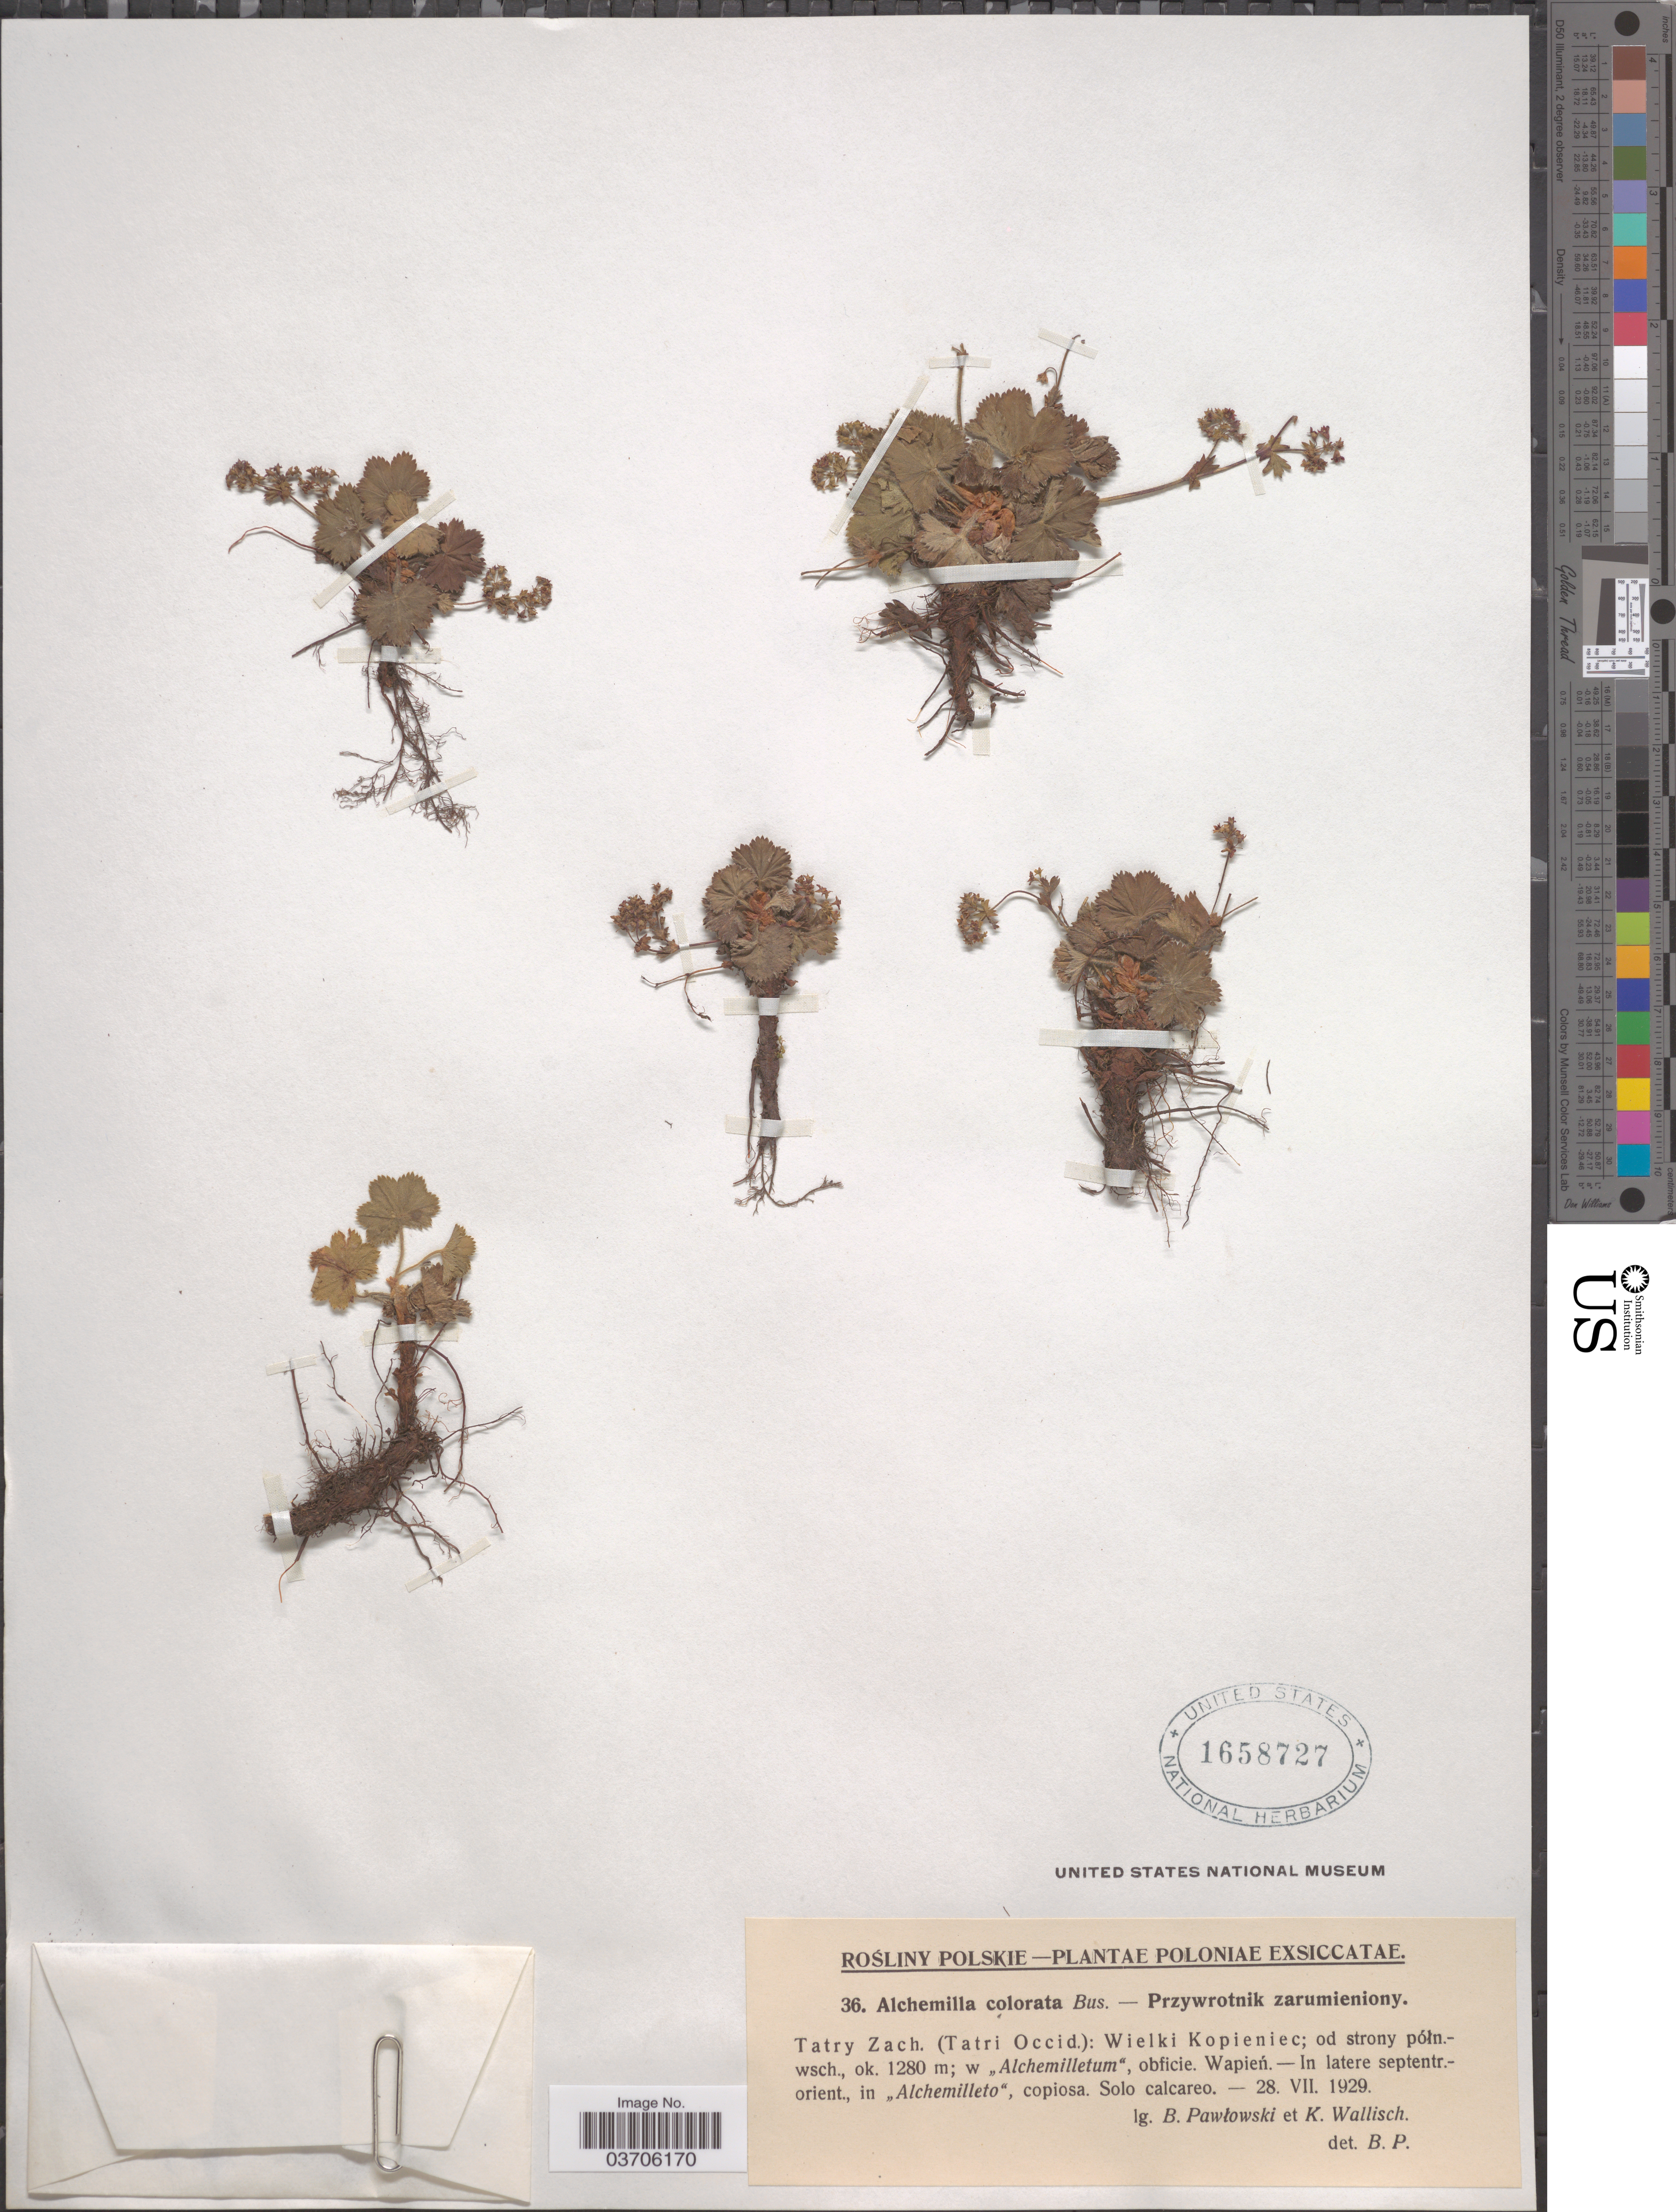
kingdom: Plantae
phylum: Tracheophyta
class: Magnoliopsida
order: Rosales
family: Rosaceae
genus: Alchemilla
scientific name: Alchemilla colorata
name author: Buser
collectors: B. Pawlowski & k. wallisch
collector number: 36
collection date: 1929-07-28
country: Poland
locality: Tatry Zach. (Tatri Occid.): Wielki Kopieniec.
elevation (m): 1280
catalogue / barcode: US 1658727